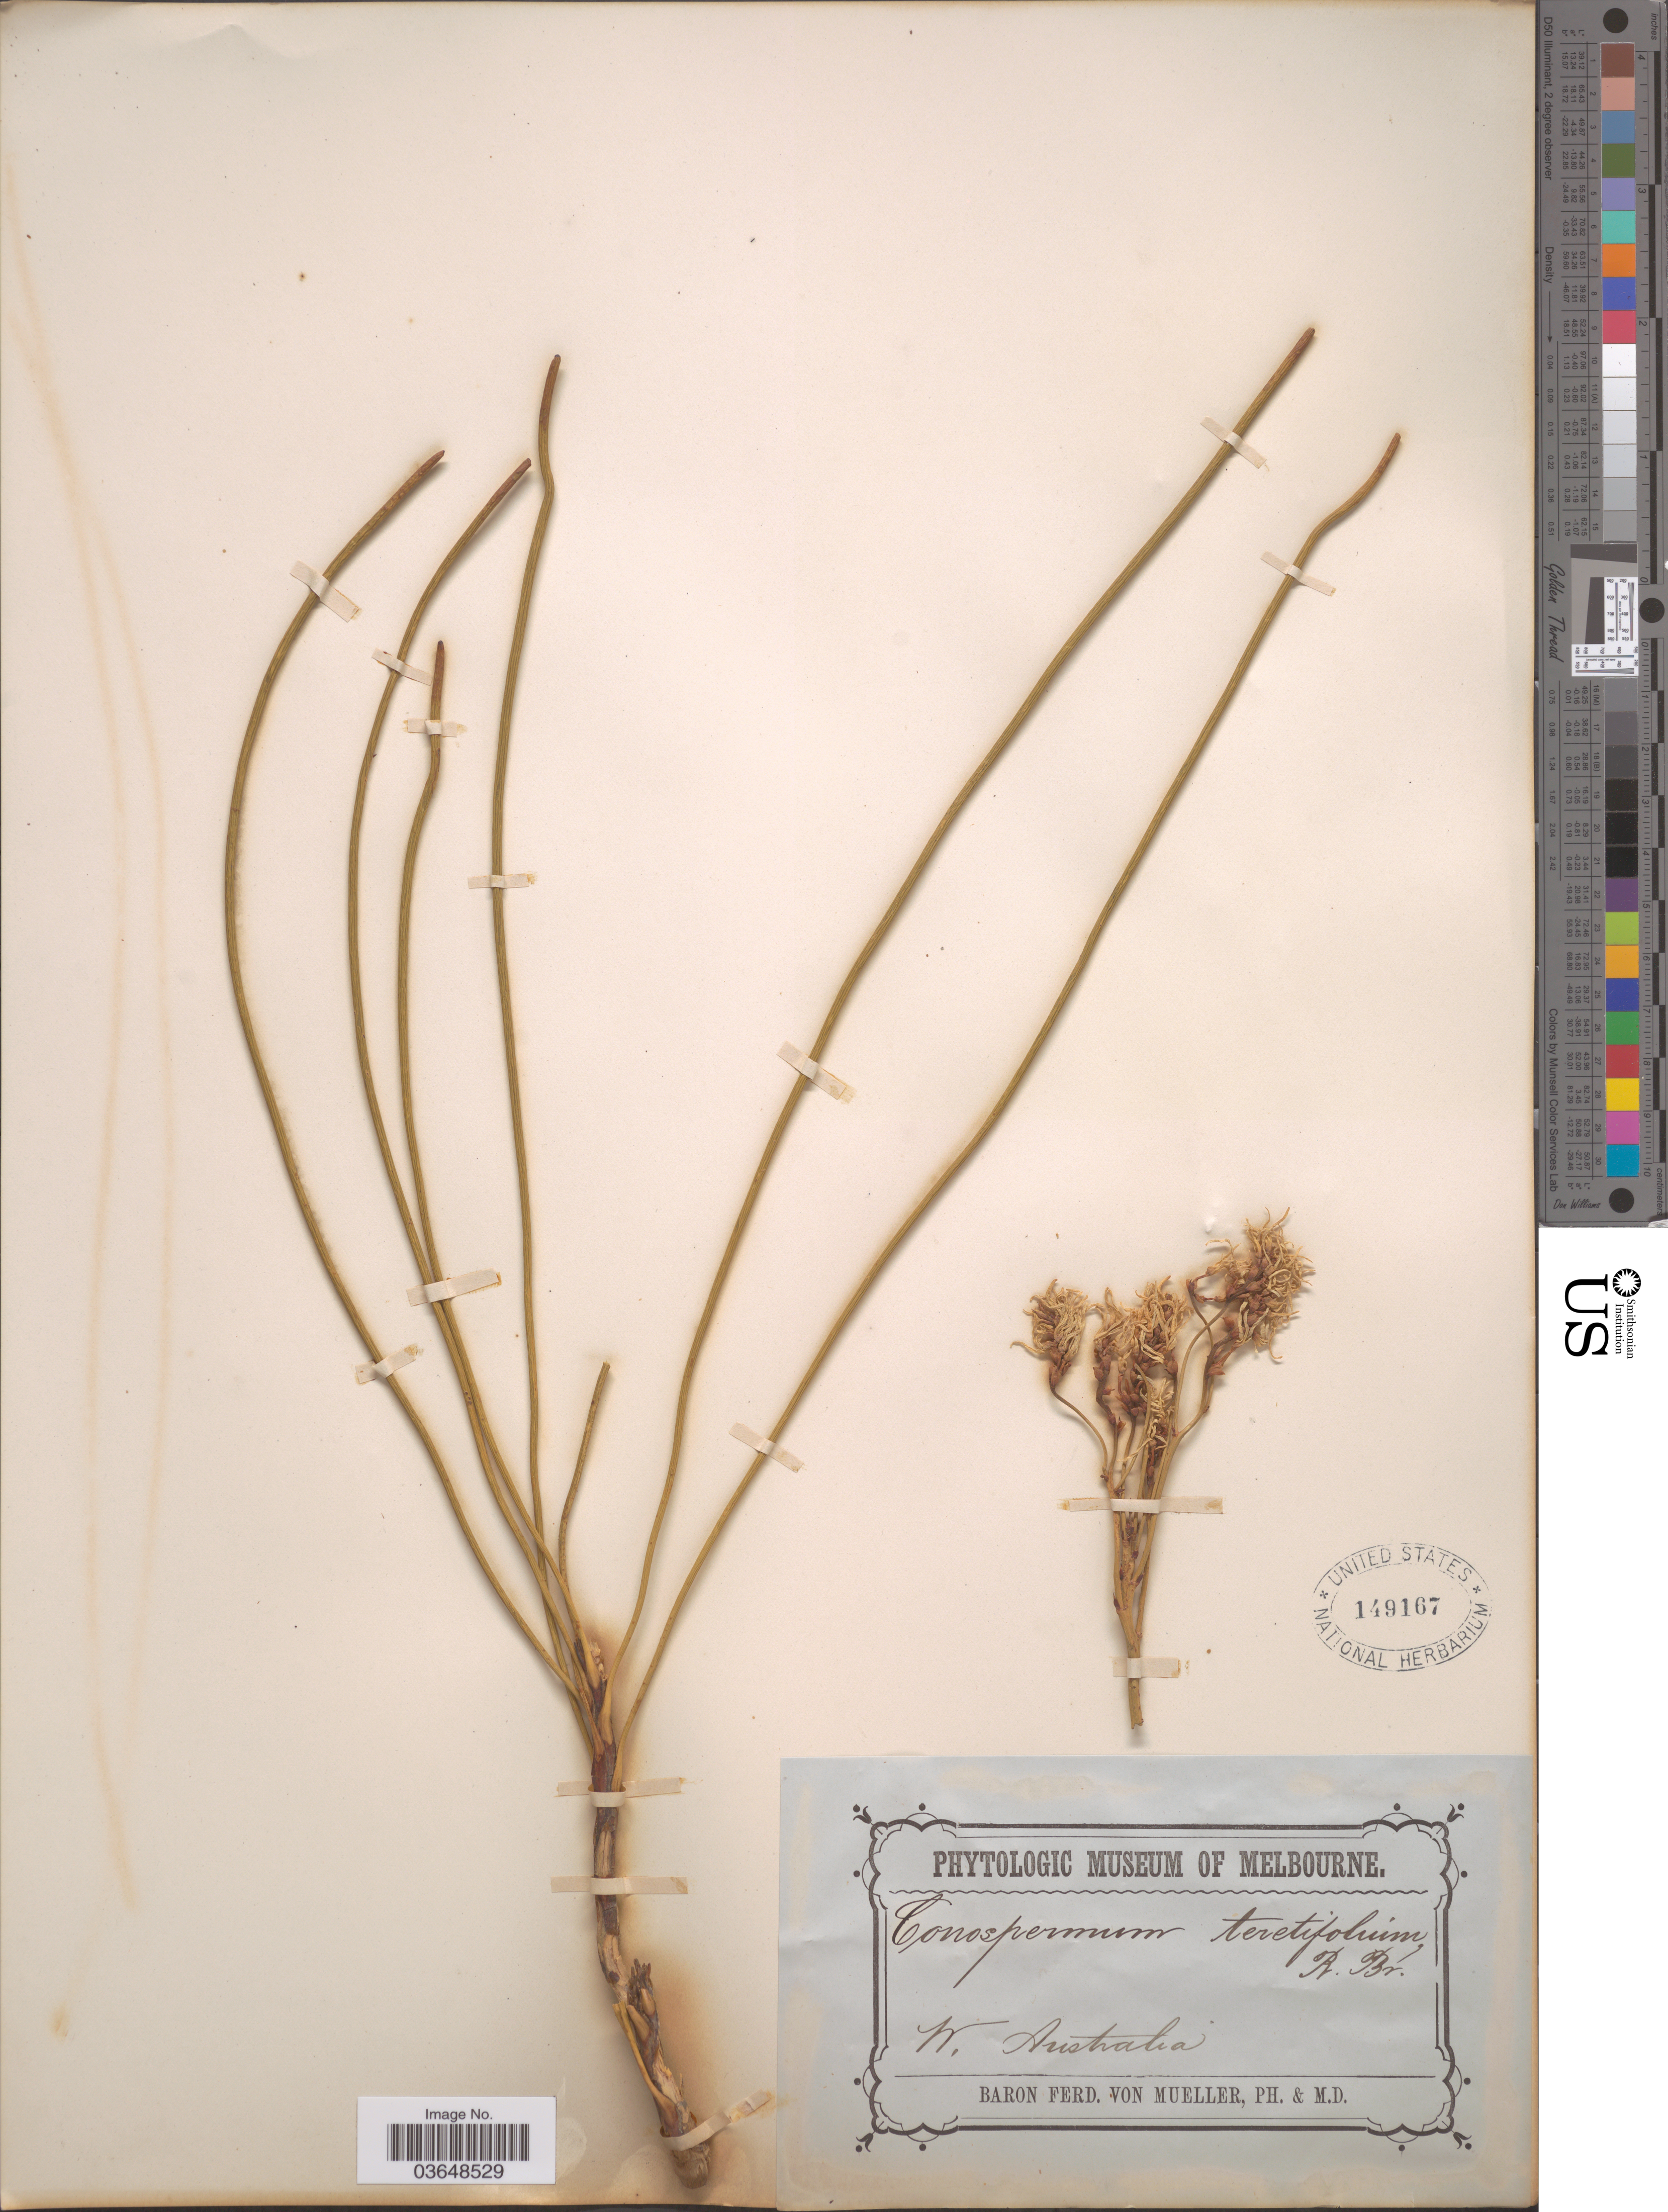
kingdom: Plantae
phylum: Tracheophyta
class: Magnoliopsida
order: Proteales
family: Proteaceae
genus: Conospermum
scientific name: Conospermum teretifolium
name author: R. Br.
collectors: F. Mueller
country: Australia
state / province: Western Australia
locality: W. Australia.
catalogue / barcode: US 149167